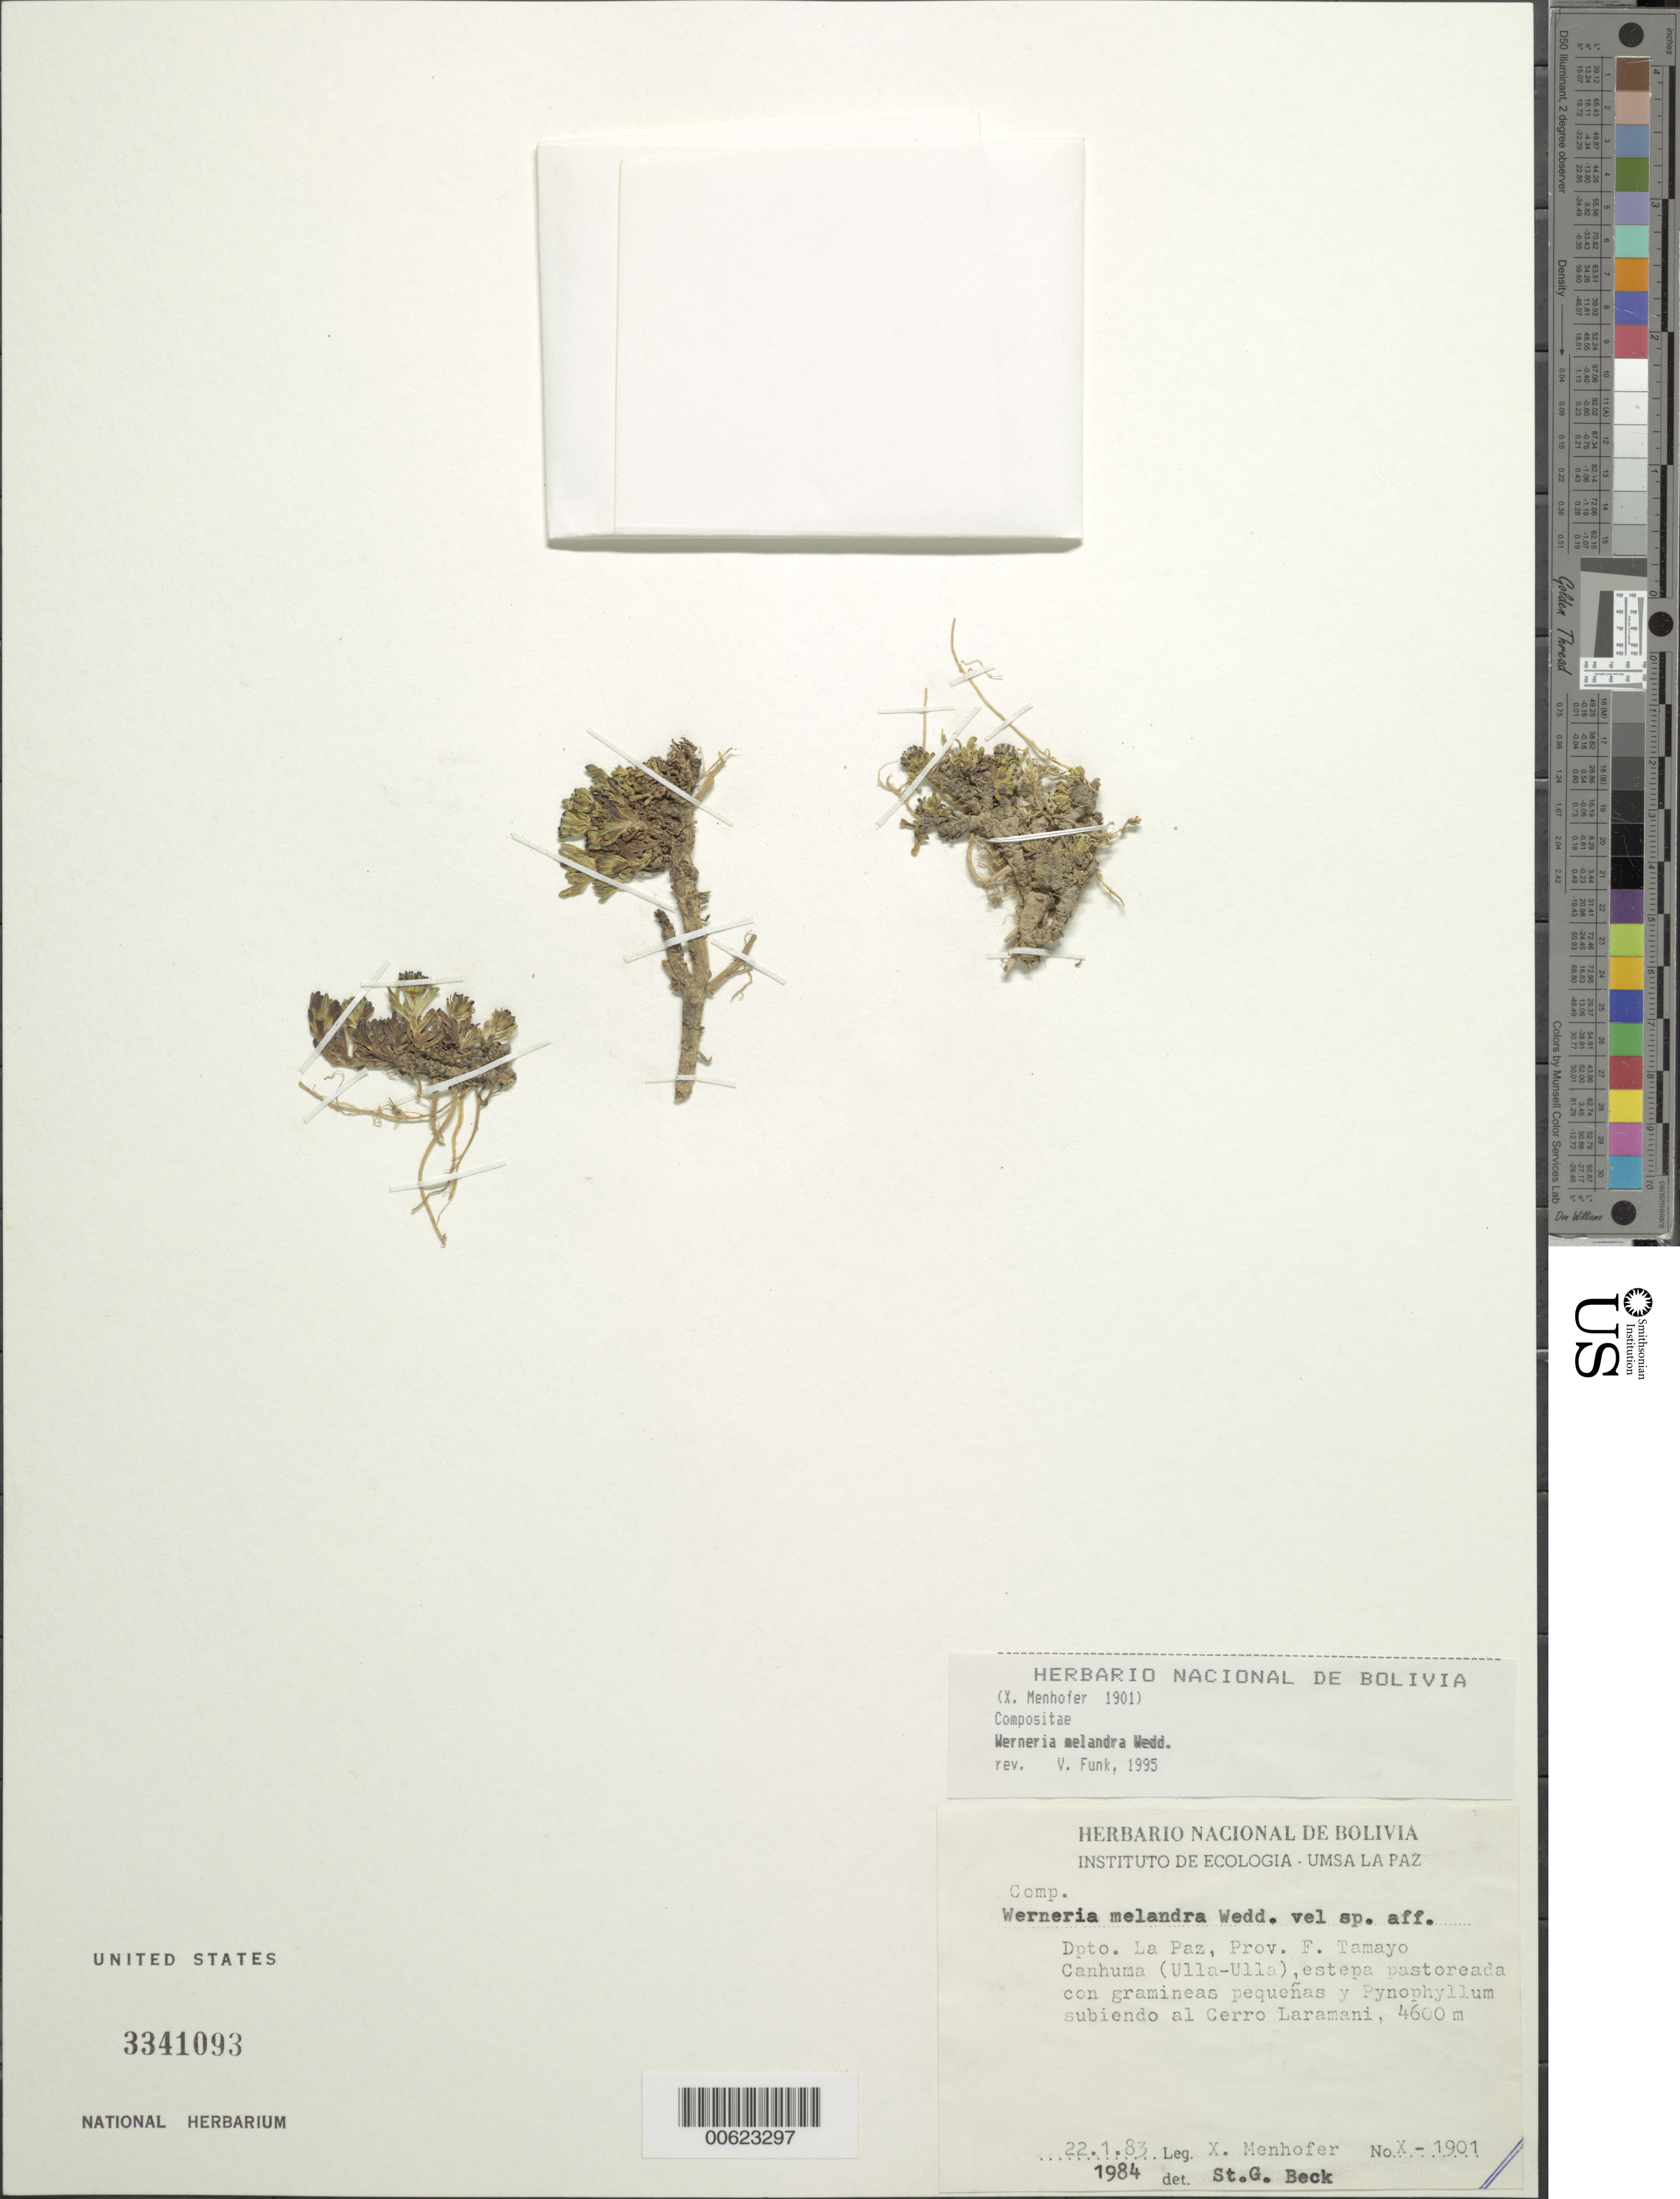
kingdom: Plantae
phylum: Tracheophyta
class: Magnoliopsida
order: Asterales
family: Asteraceae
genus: Werneria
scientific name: Werneria melanandra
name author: Wedd.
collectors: X. Menhofer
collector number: X 1901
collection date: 1983-01-22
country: Bolivia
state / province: La Paz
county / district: F. Tamayo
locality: Canhuma (Ulla-Ulla), estepa pastoreada con gramineas paqueñas y Pynophyllum subiendo al Cerro Laramani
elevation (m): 4600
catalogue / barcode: US 3341093